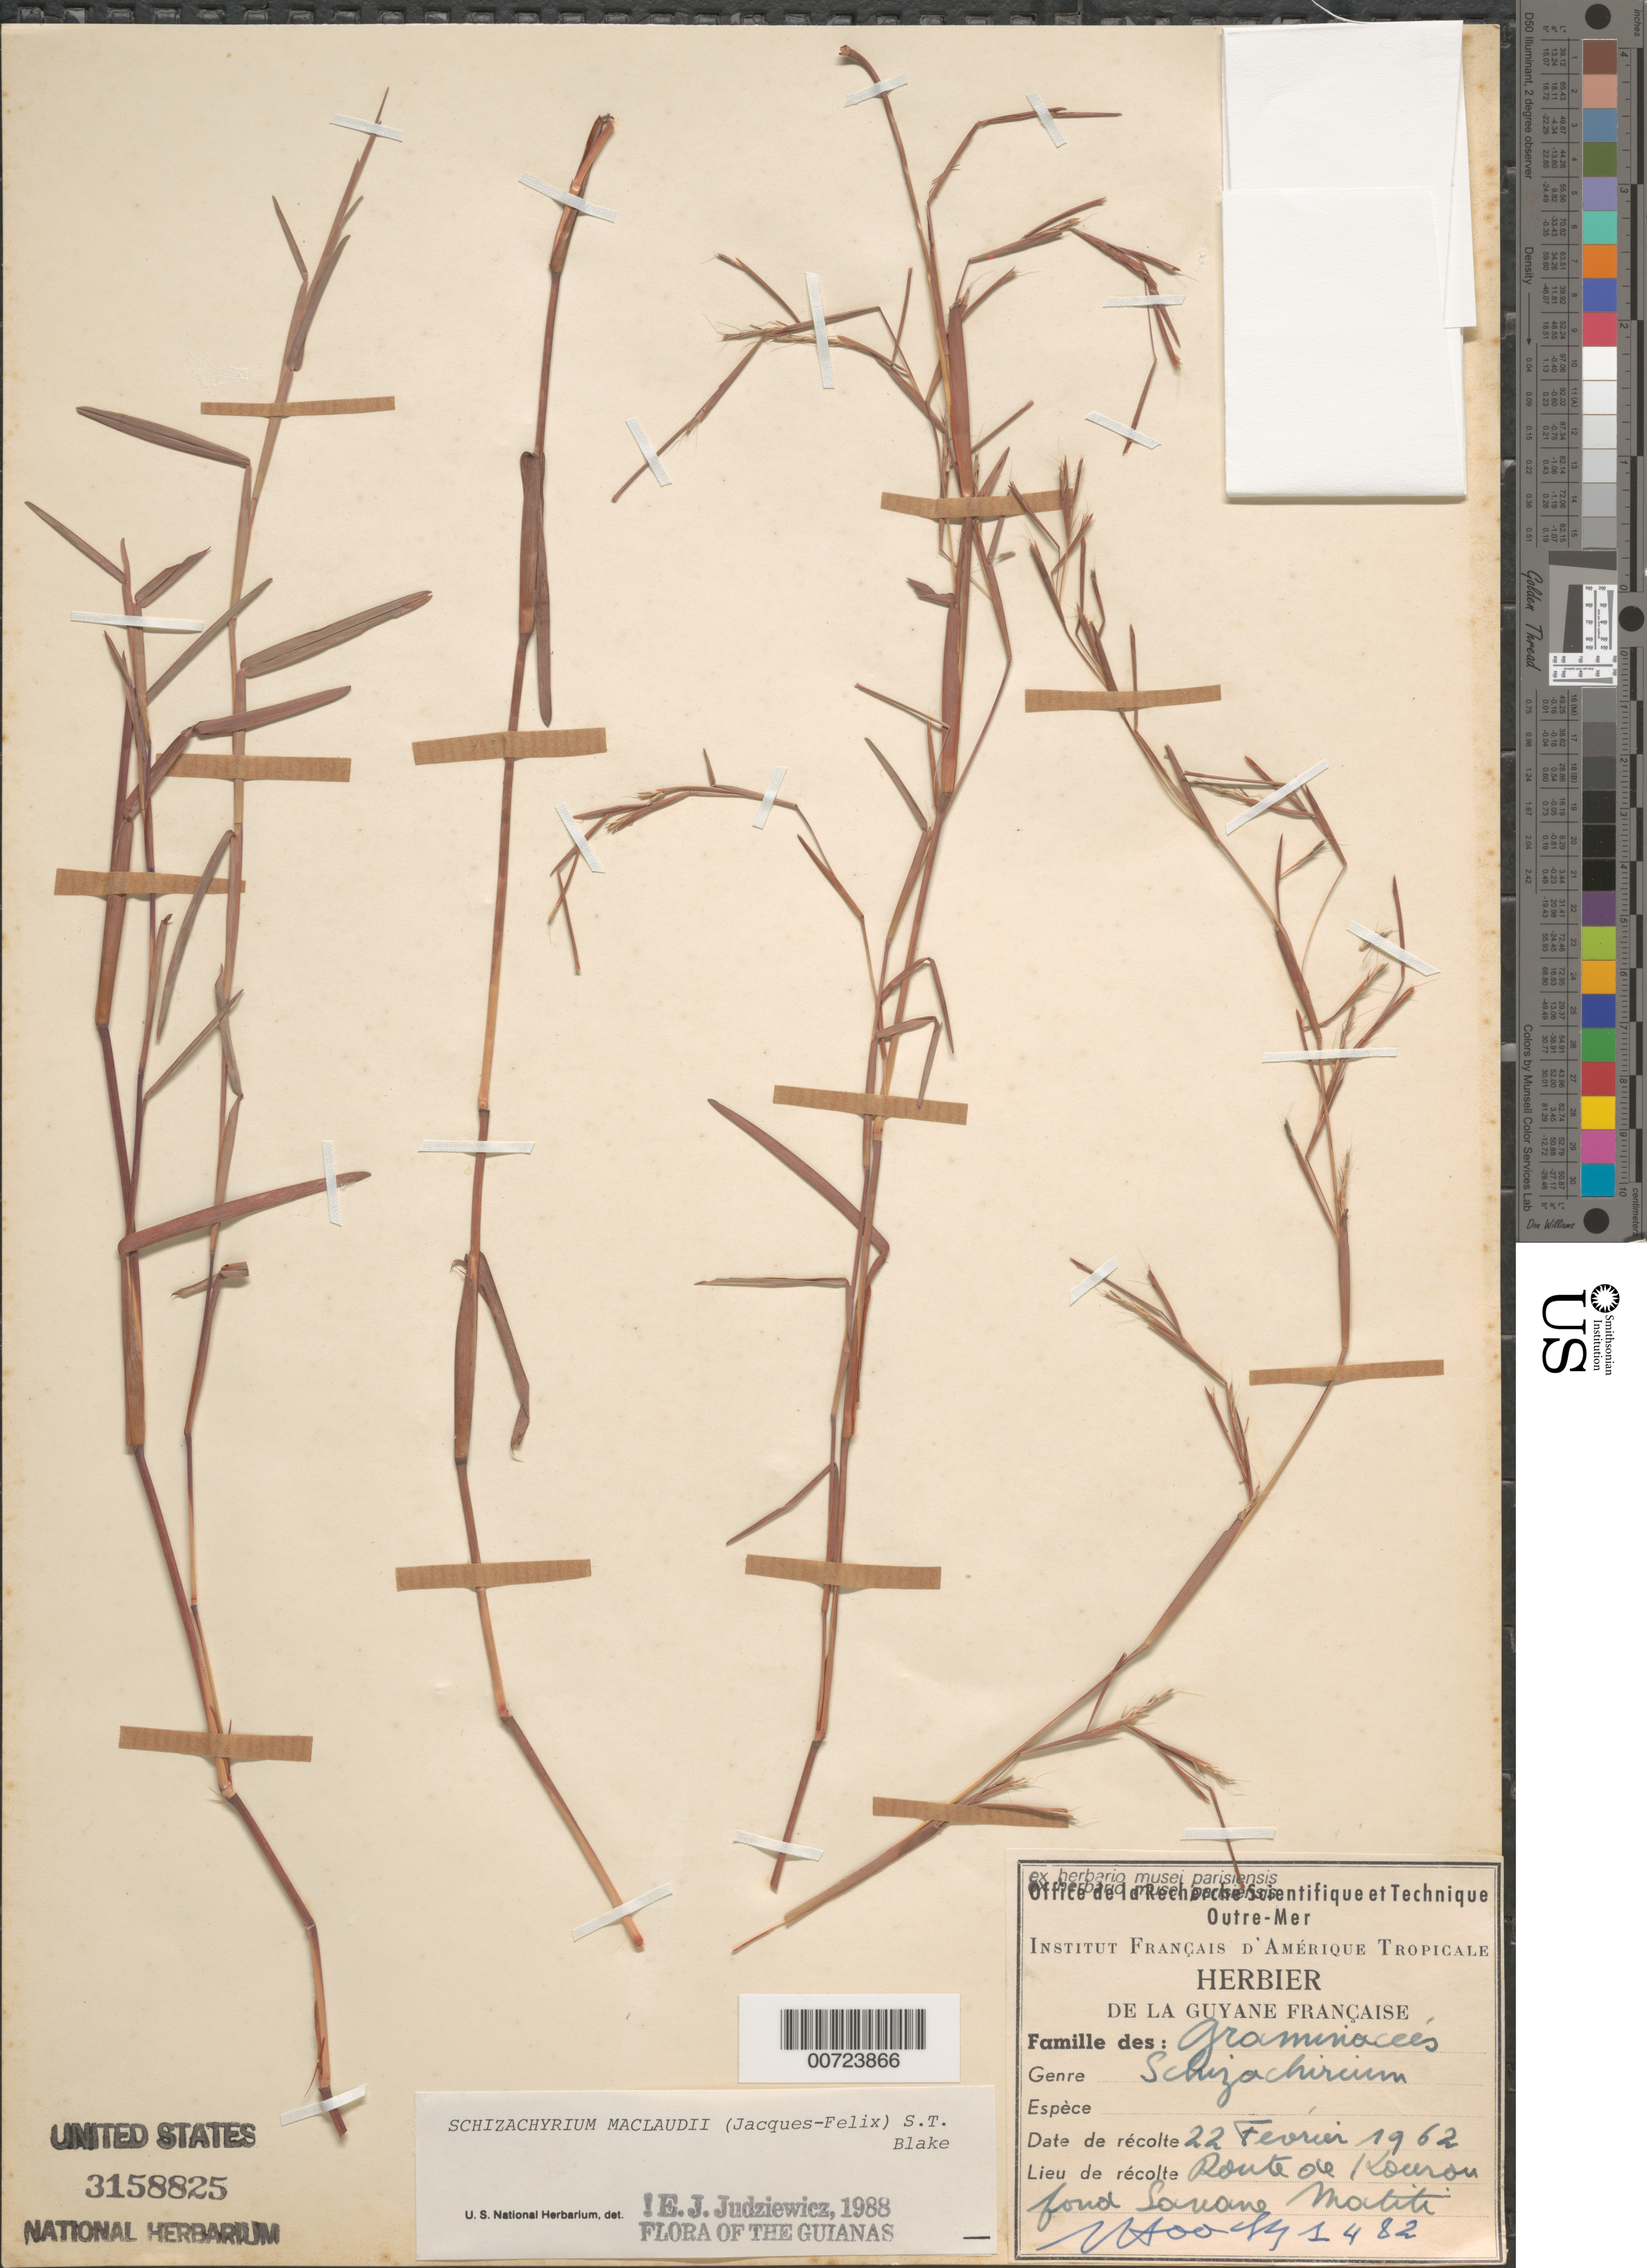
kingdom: Plantae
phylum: Tracheophyta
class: Liliopsida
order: Poales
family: Poaceae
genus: Schizachyrium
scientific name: Schizachyrium maclaudii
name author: S.T. Blake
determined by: Judziewicz, E. J.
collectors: J. Hoock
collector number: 1482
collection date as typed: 22-Feb-62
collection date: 1962-02-22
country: French Guiana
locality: Route de Kourou, fond Savane Matiti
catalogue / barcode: US 3158825